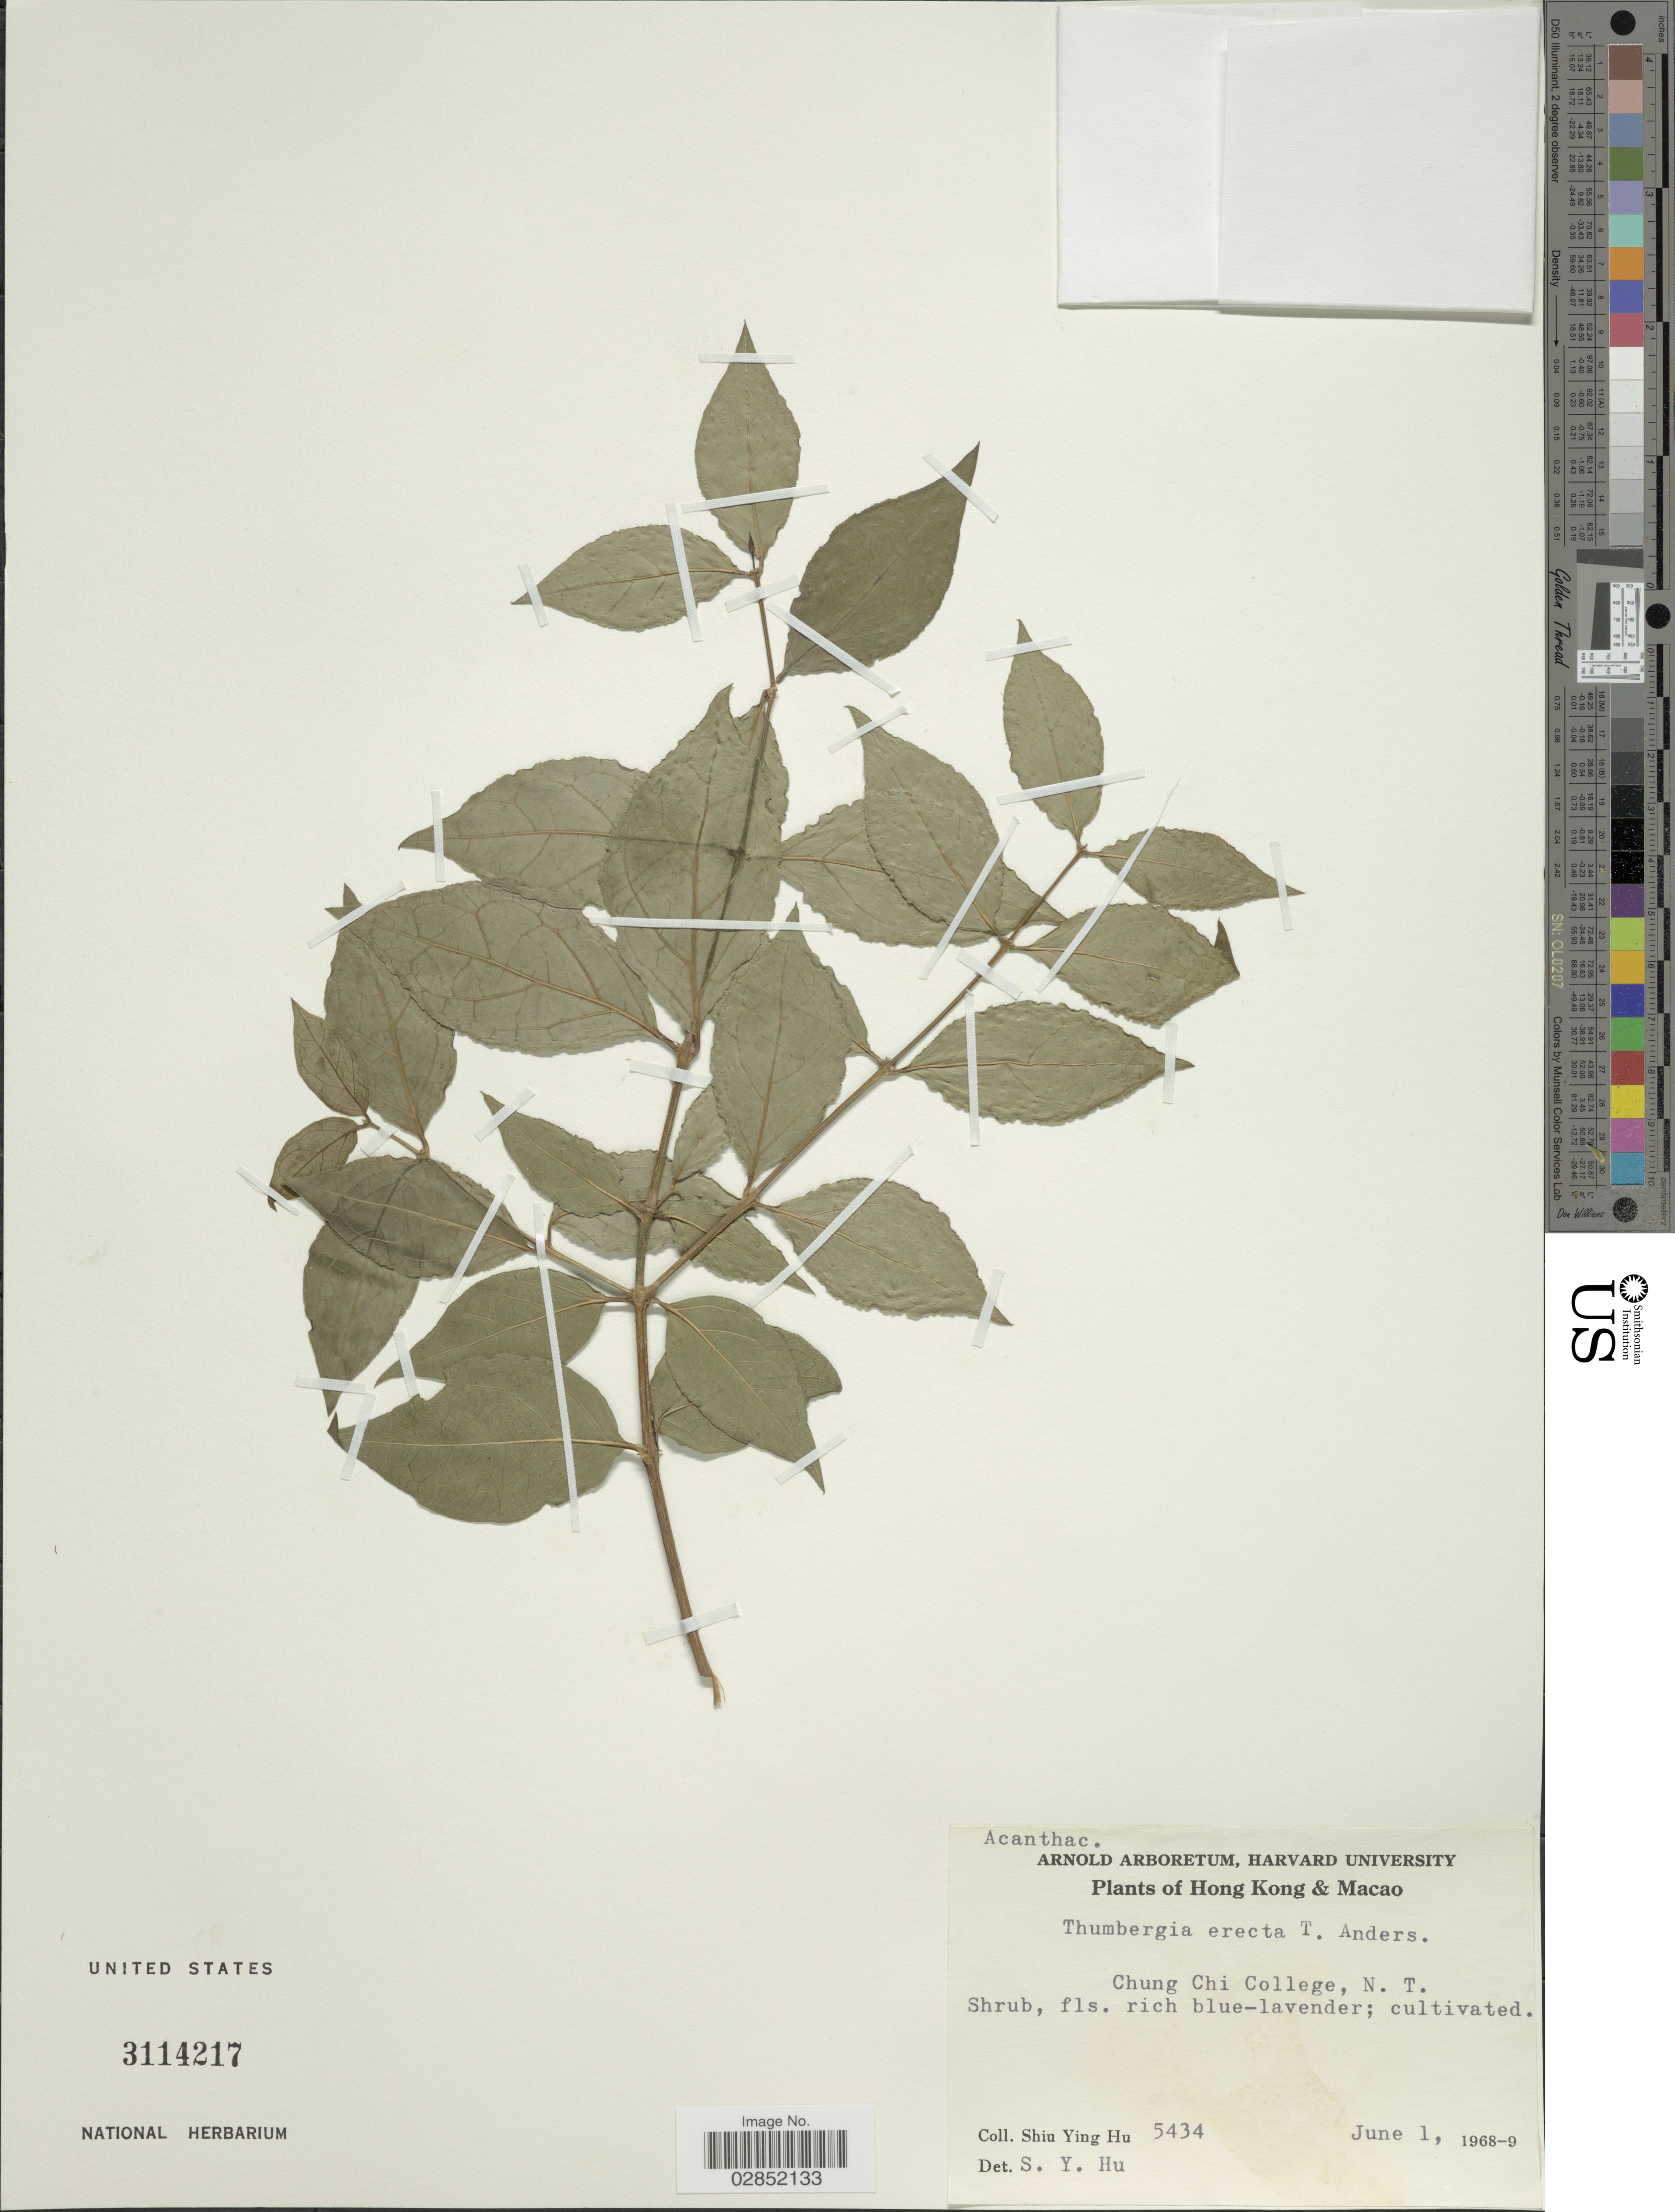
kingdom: Plantae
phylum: Tracheophyta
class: Magnoliopsida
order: Lamiales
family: Acanthaceae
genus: Thunbergia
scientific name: Thunbergia erecta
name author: (Benth.) T. Anderson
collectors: S. Y. Hu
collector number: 5434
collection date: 1968-06-01/1969-06-01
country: China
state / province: Hong Kong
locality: Hong Kong & Macao. Chung Chi College, N. T.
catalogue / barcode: US 3114217